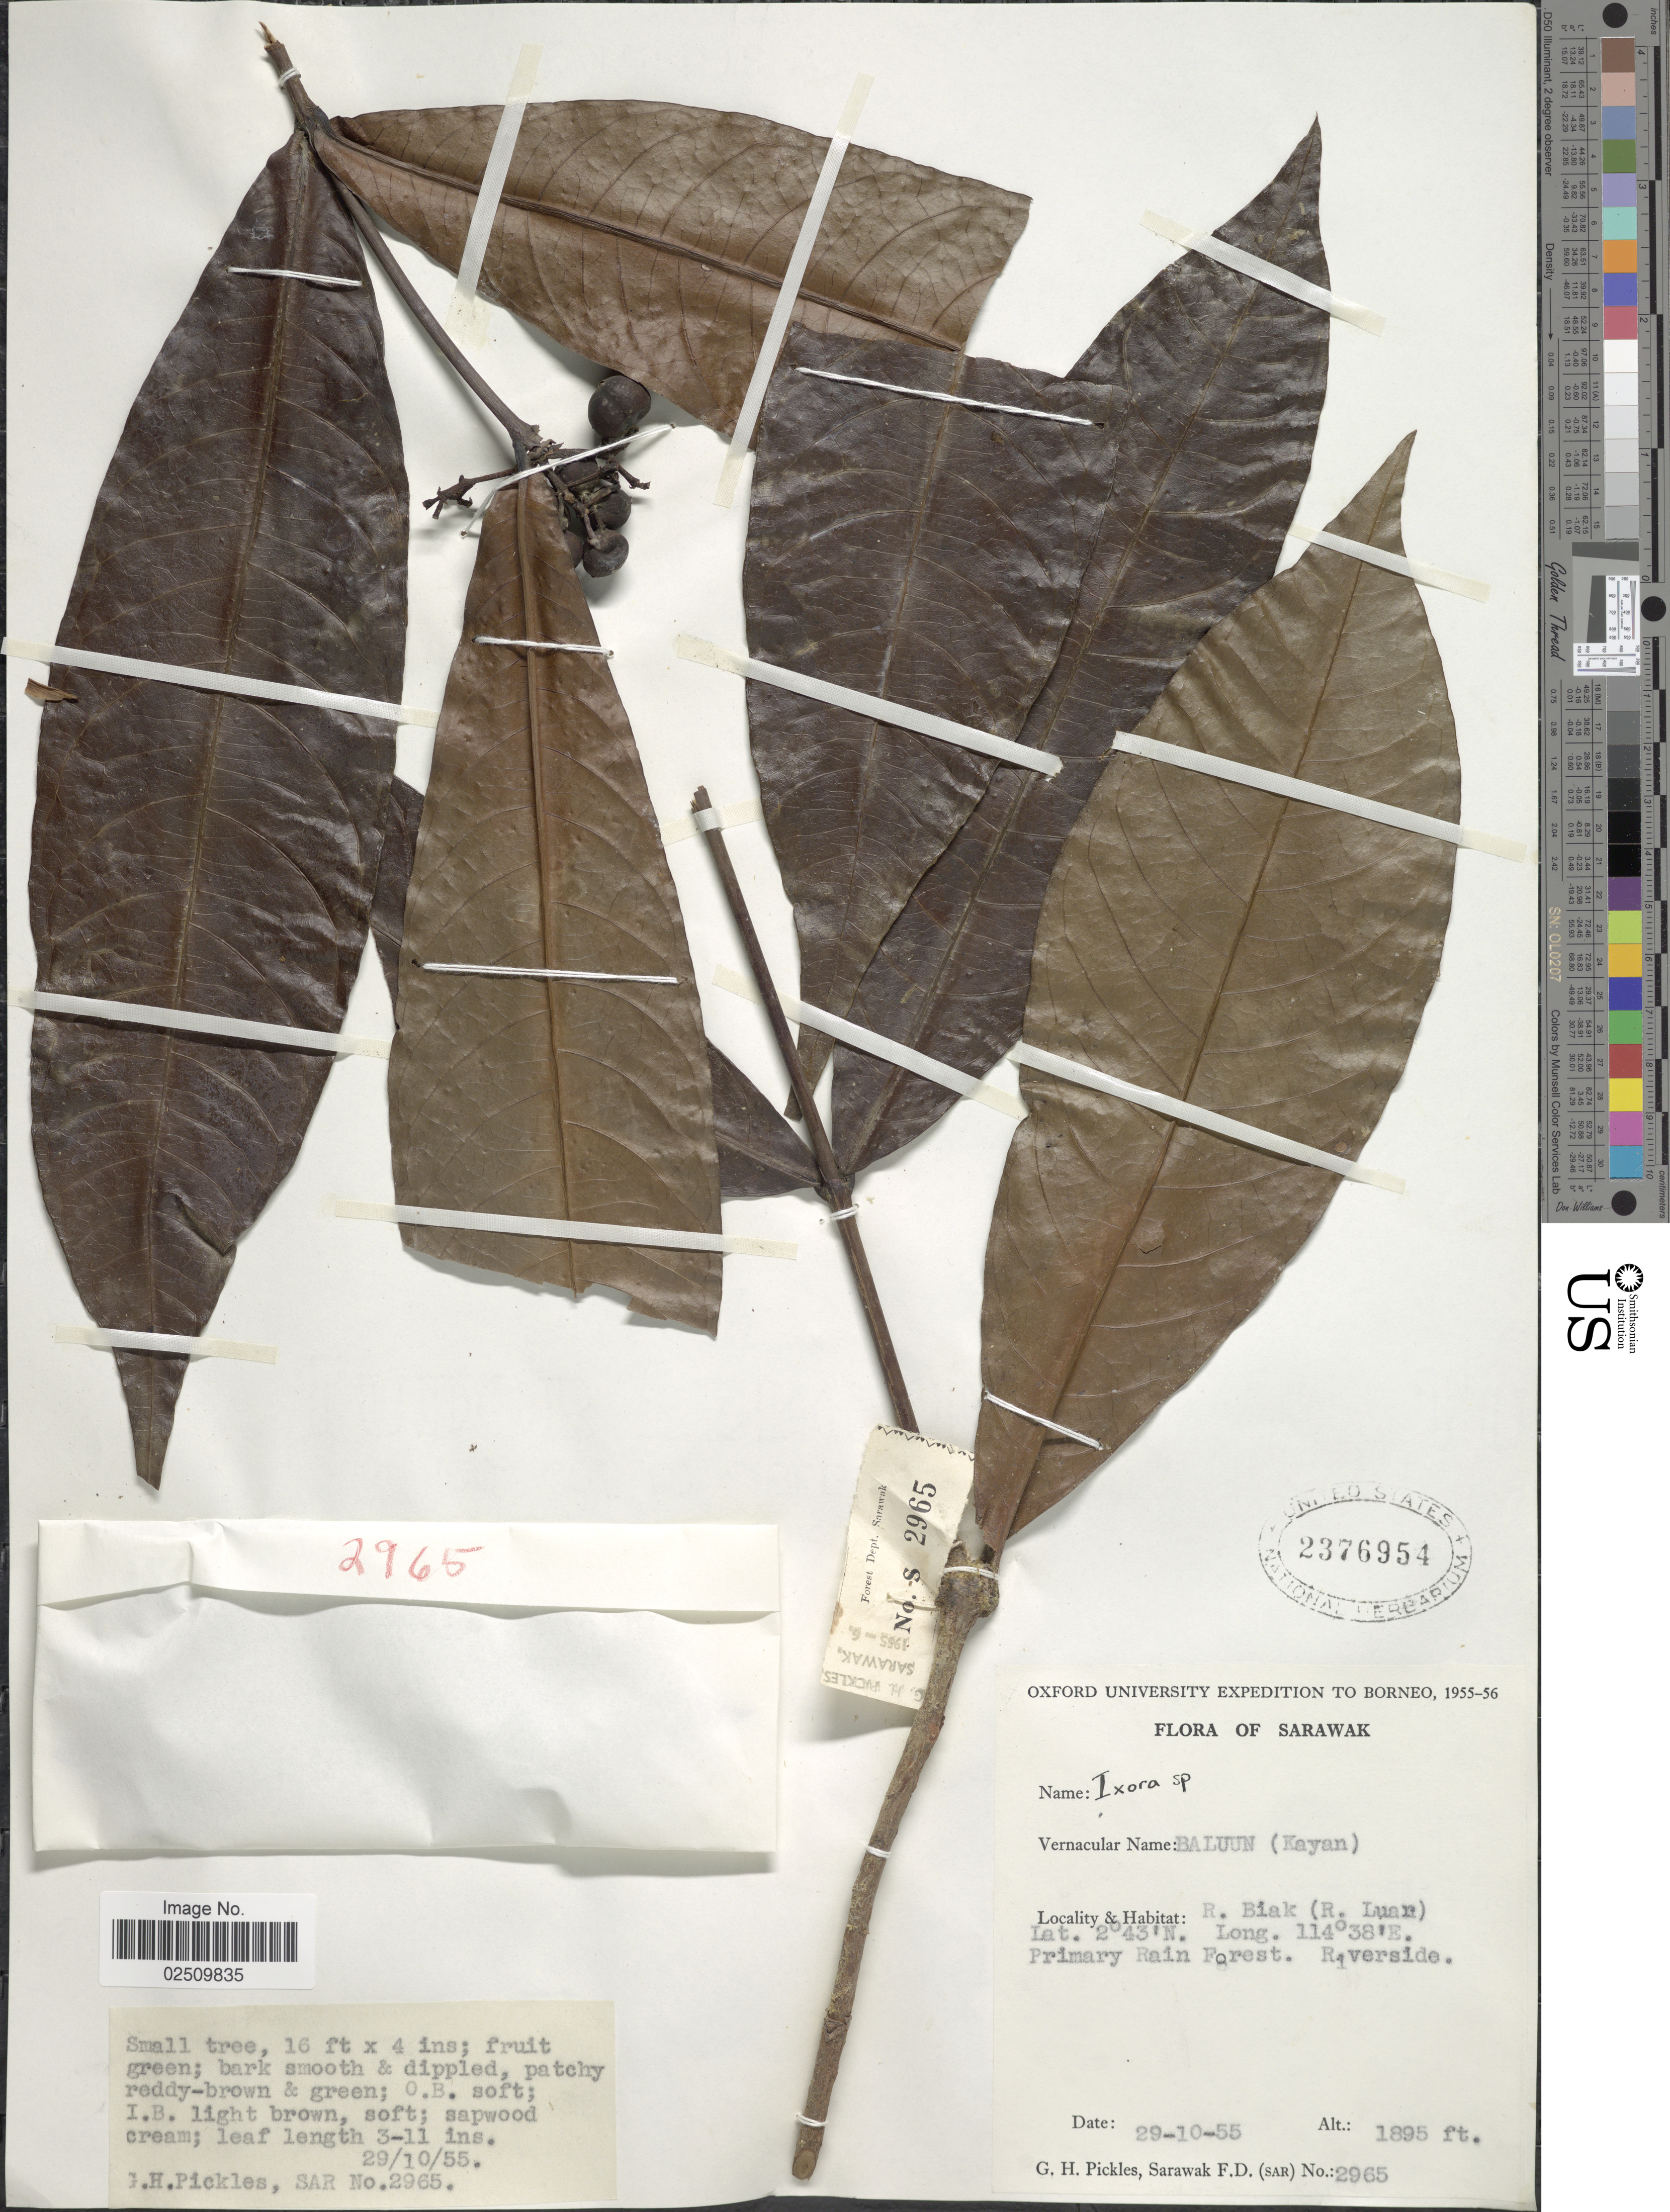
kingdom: Plantae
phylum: Tracheophyta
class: Magnoliopsida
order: Gentianales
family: Rubiaceae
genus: Ixora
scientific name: Ixora sp.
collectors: G. Pickles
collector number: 2965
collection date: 1955-10-29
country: Malaysia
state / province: Sarawak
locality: Borneo. R. Biak (R. Luar). Riverside.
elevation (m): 578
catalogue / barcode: US 2376954